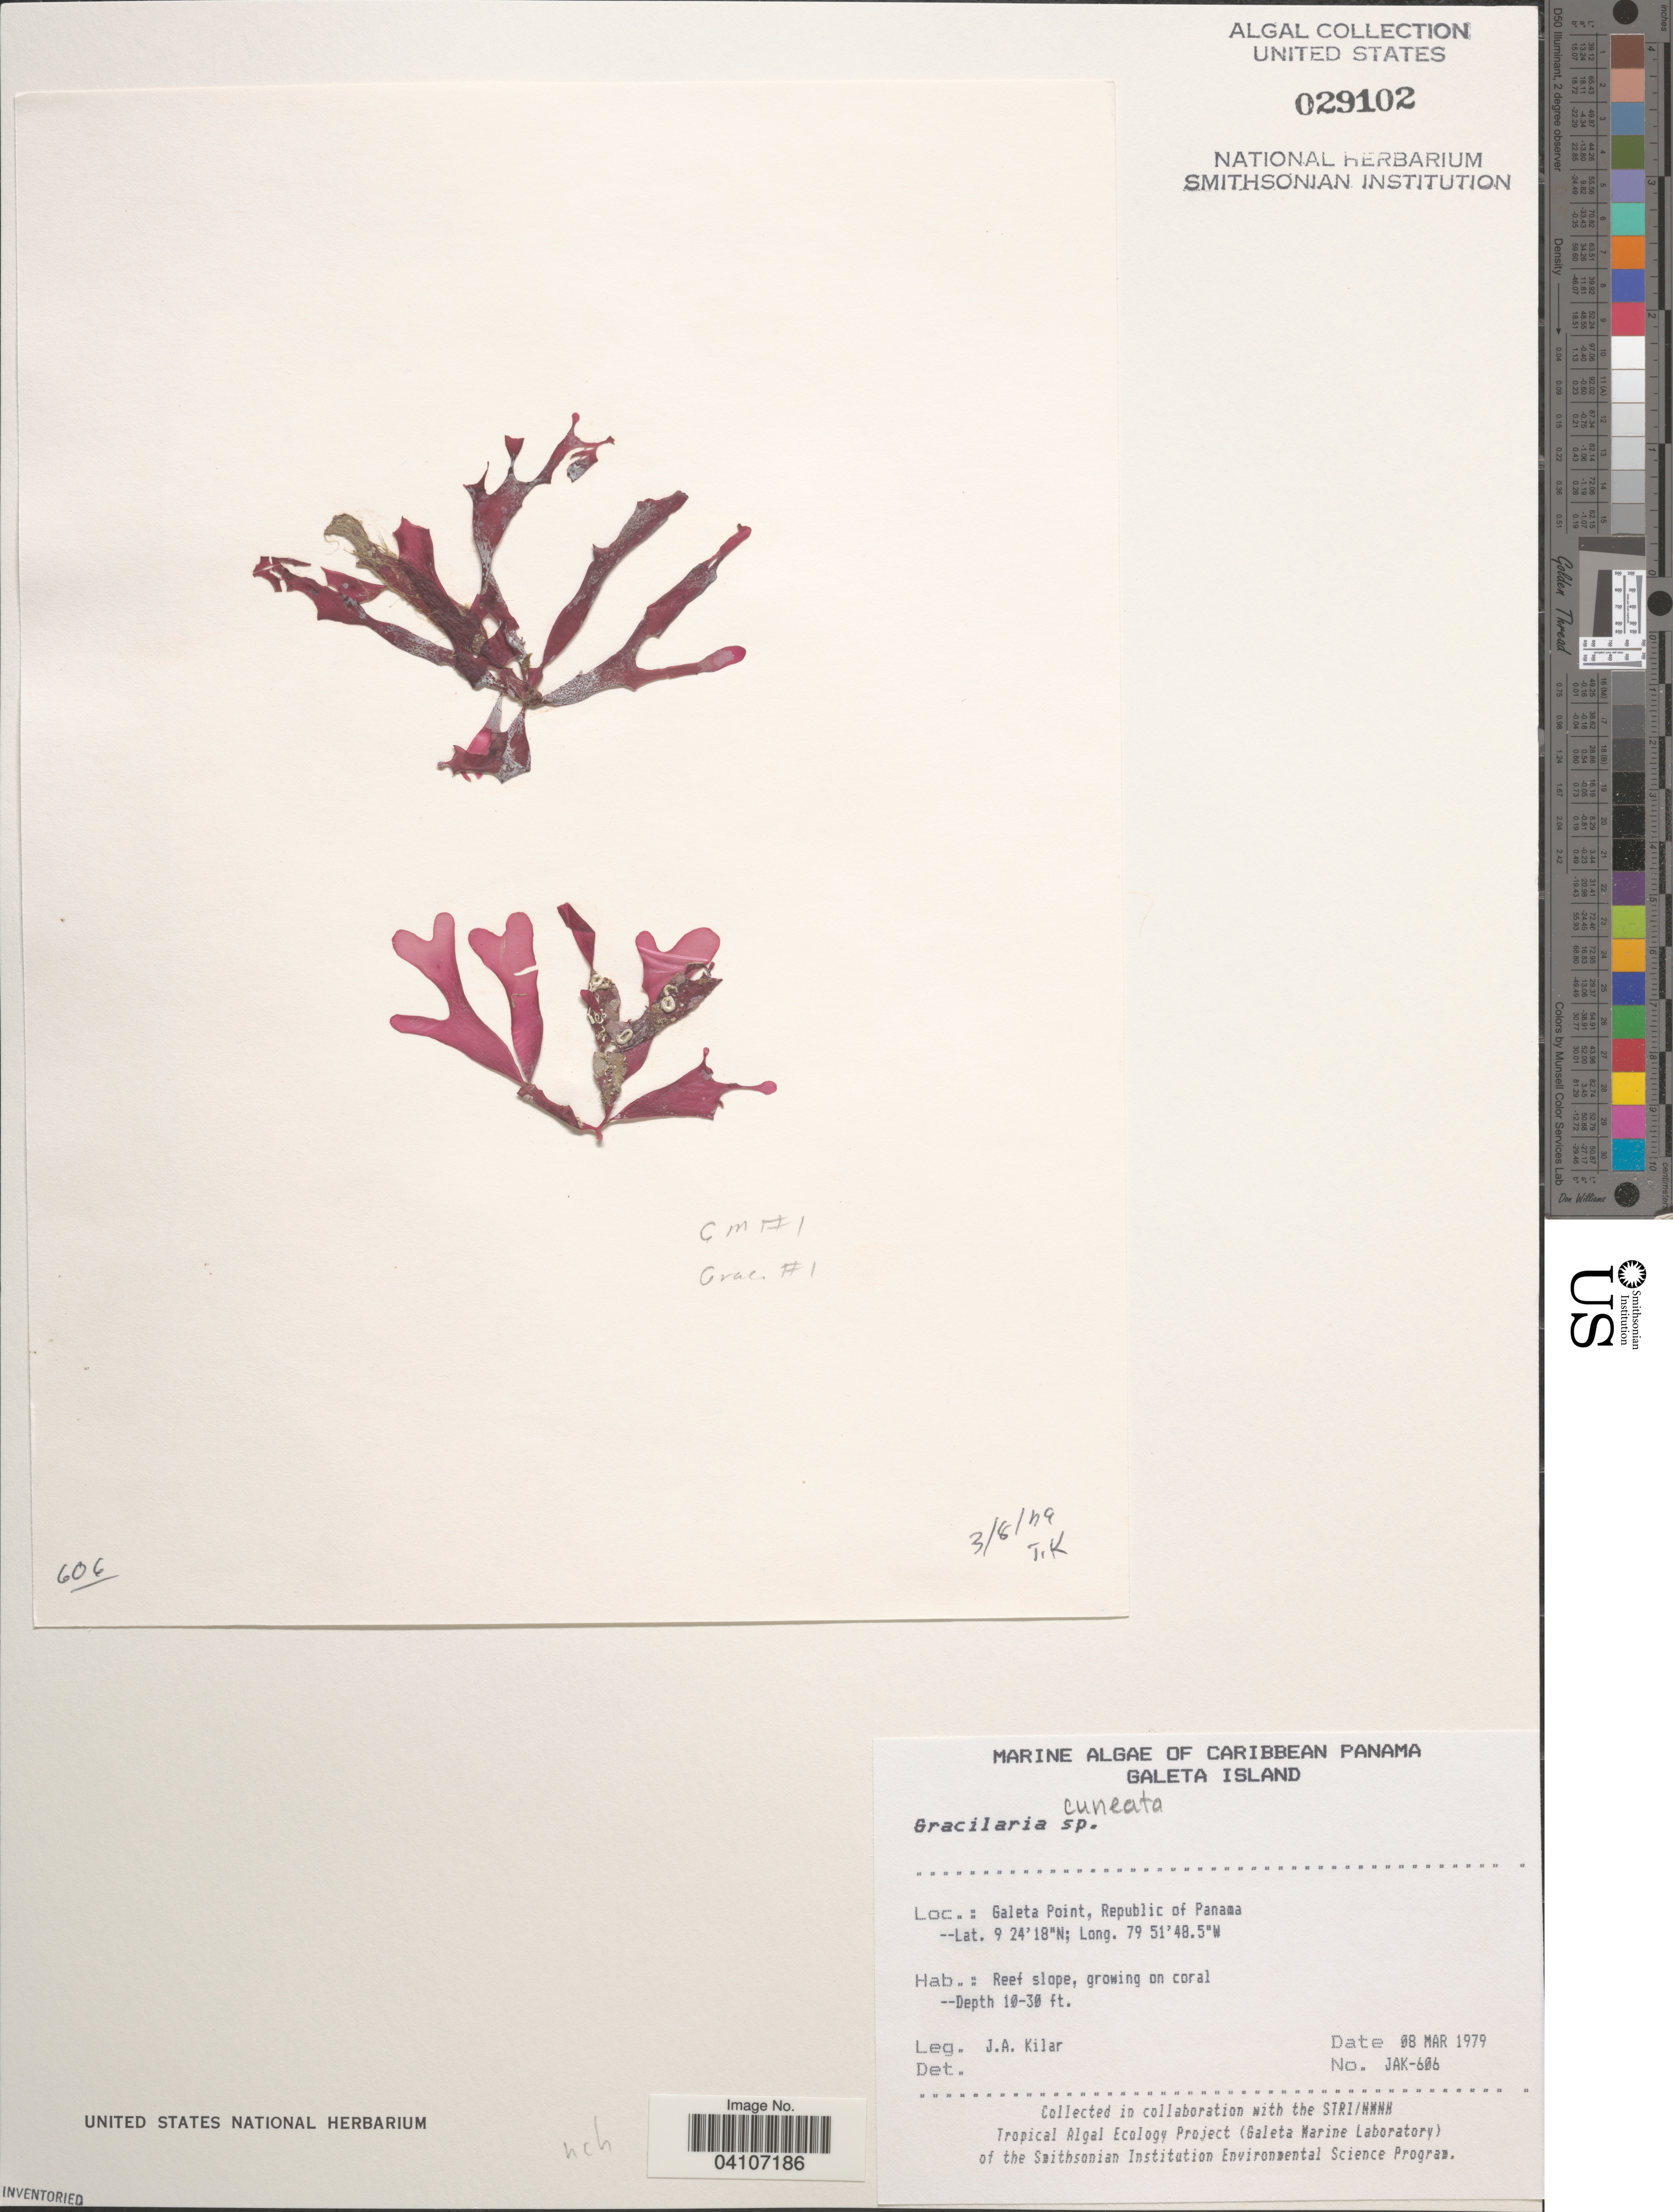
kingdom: Plantae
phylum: Rhodophyta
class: Florideophyceae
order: Gracilariales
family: Gracilariaceae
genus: Gracilaria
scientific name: Gracilaria cuneata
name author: Aresch.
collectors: J. A. Kilar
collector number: JAK-606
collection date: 1979-03-08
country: Panama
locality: Caribbean Panama. Galeta Island. Galeta Point, Republic of Panama.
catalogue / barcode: US 29102